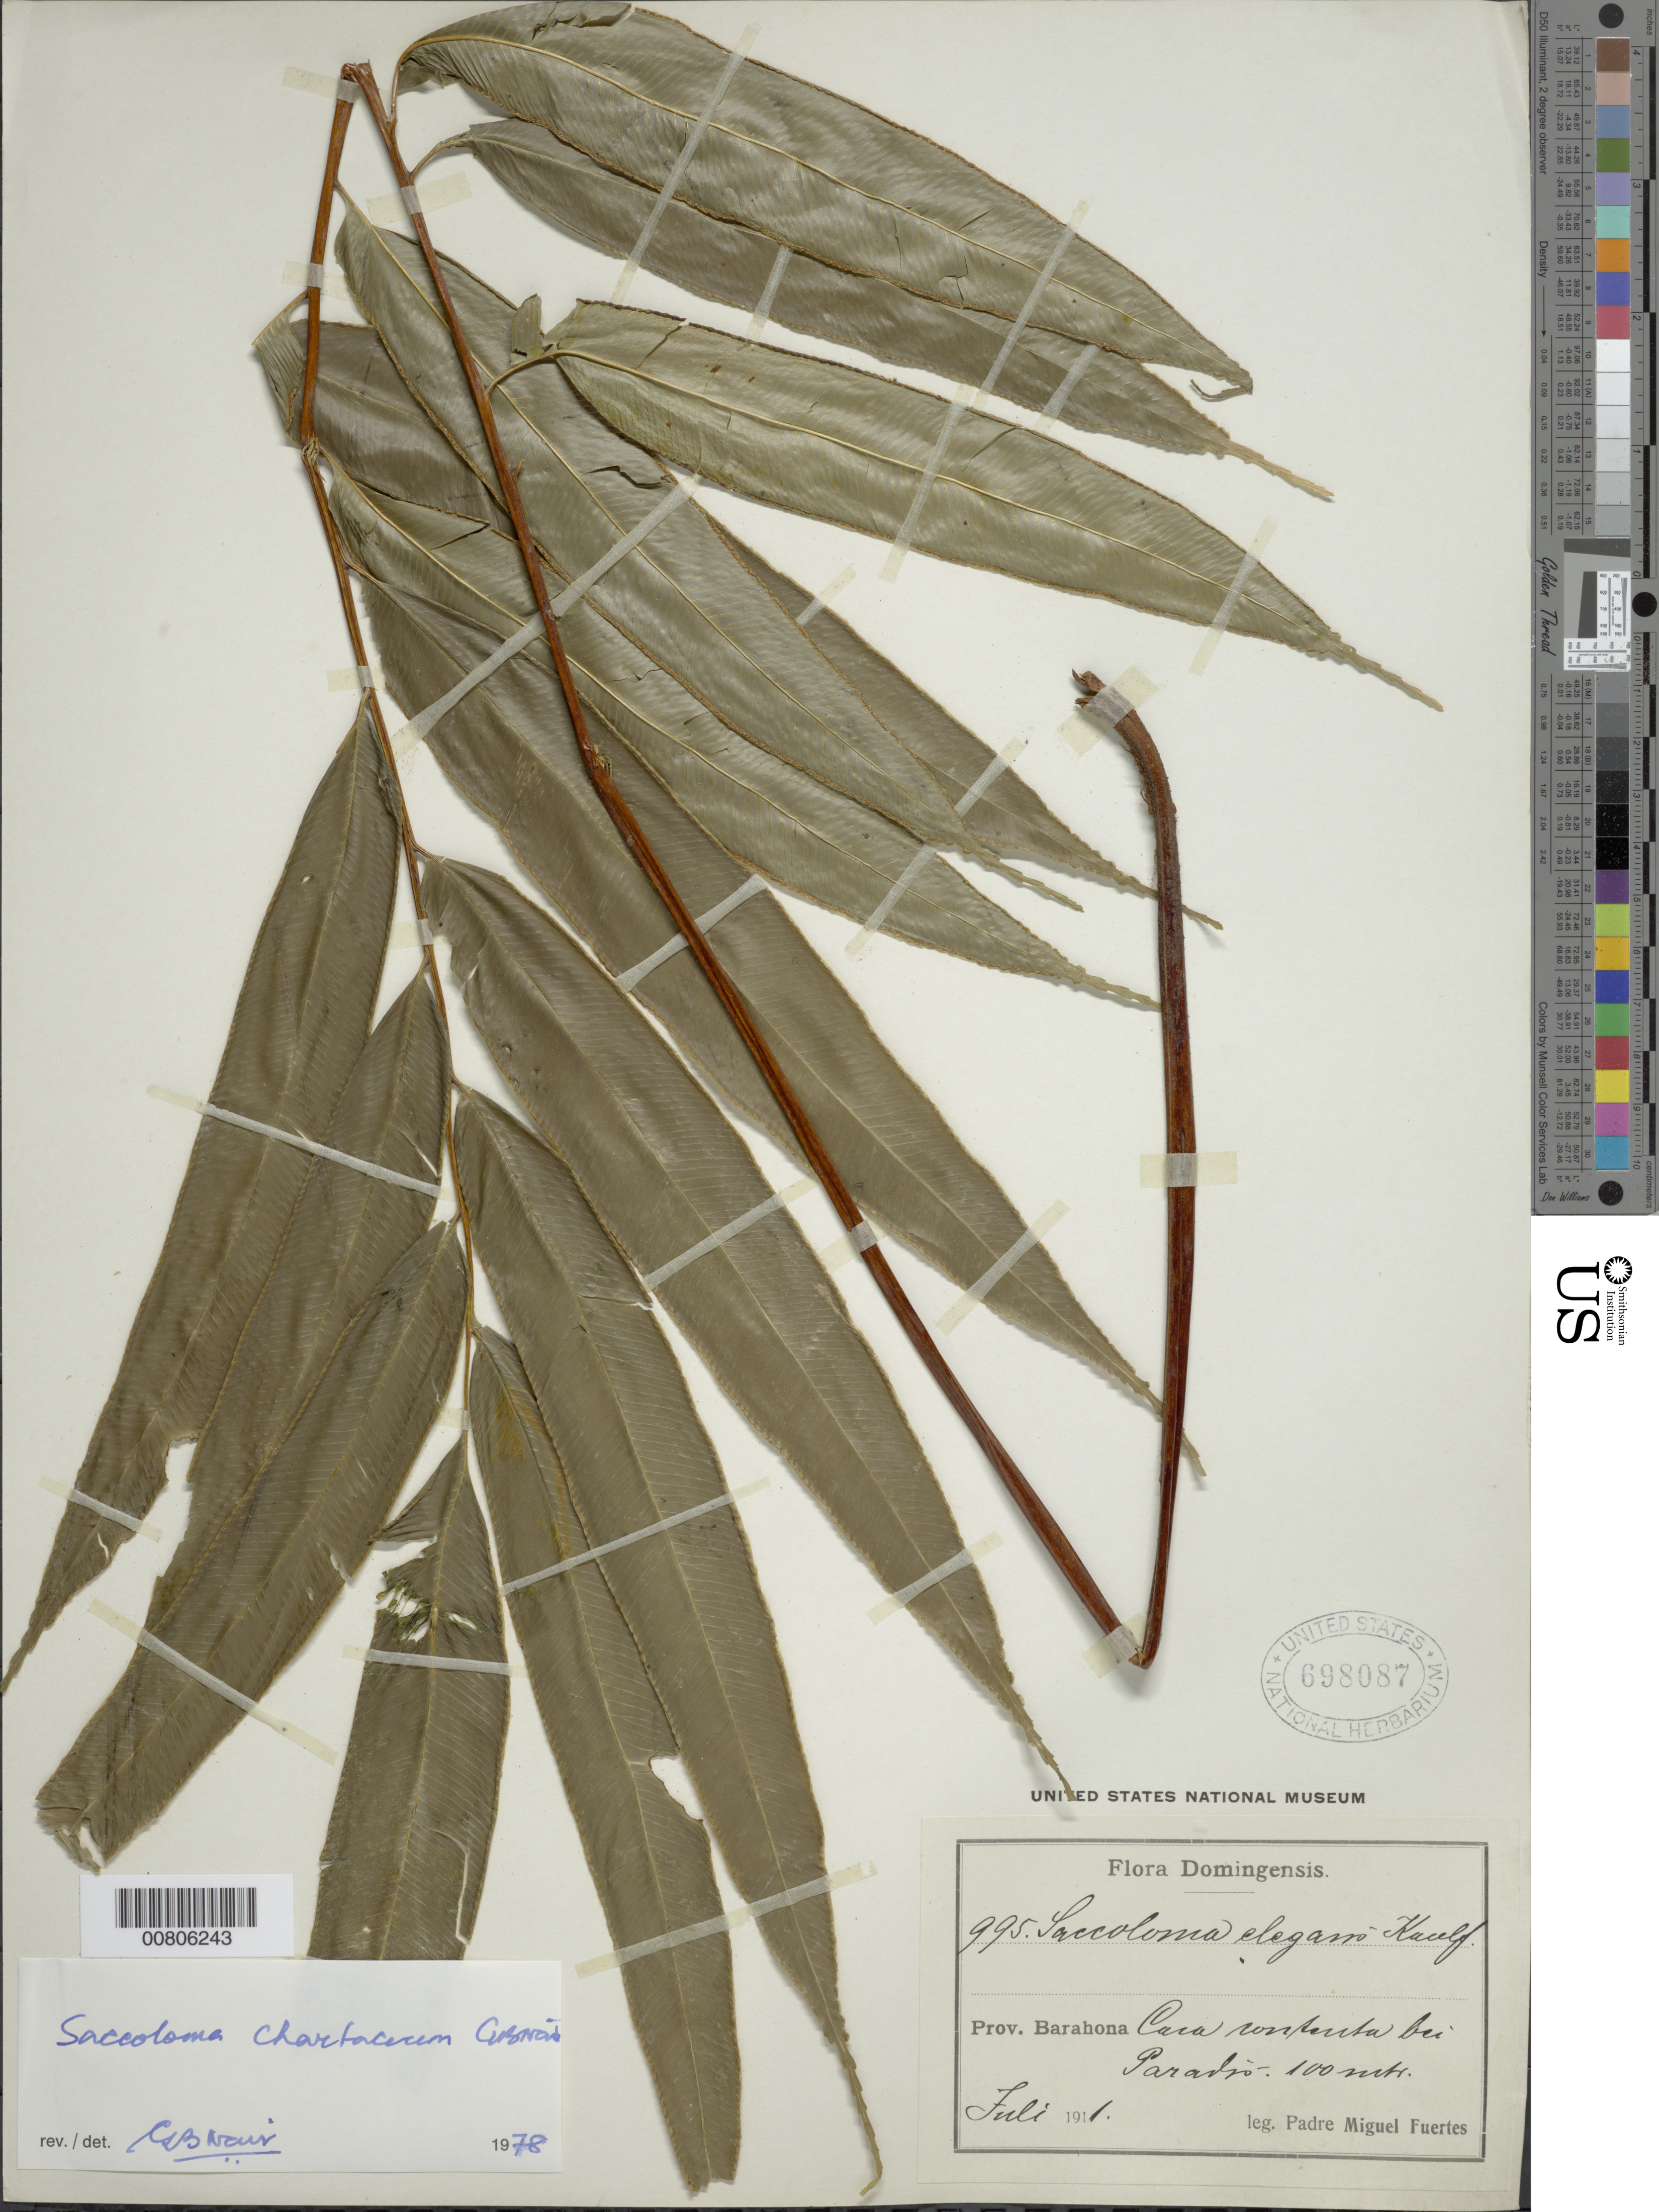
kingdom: Plantae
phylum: Tracheophyta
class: Polypodiopsida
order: Polypodiales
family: Saccolomataceae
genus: Saccoloma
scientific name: Saccoloma elegans subsp. chartaceum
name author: Cremers & K.U. Kramer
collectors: M. D. Fuertes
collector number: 995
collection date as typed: Jul 1911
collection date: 1911-07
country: Dominican Republic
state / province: Barahona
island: Hispaniola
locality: Paradis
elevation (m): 100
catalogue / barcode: US 698087